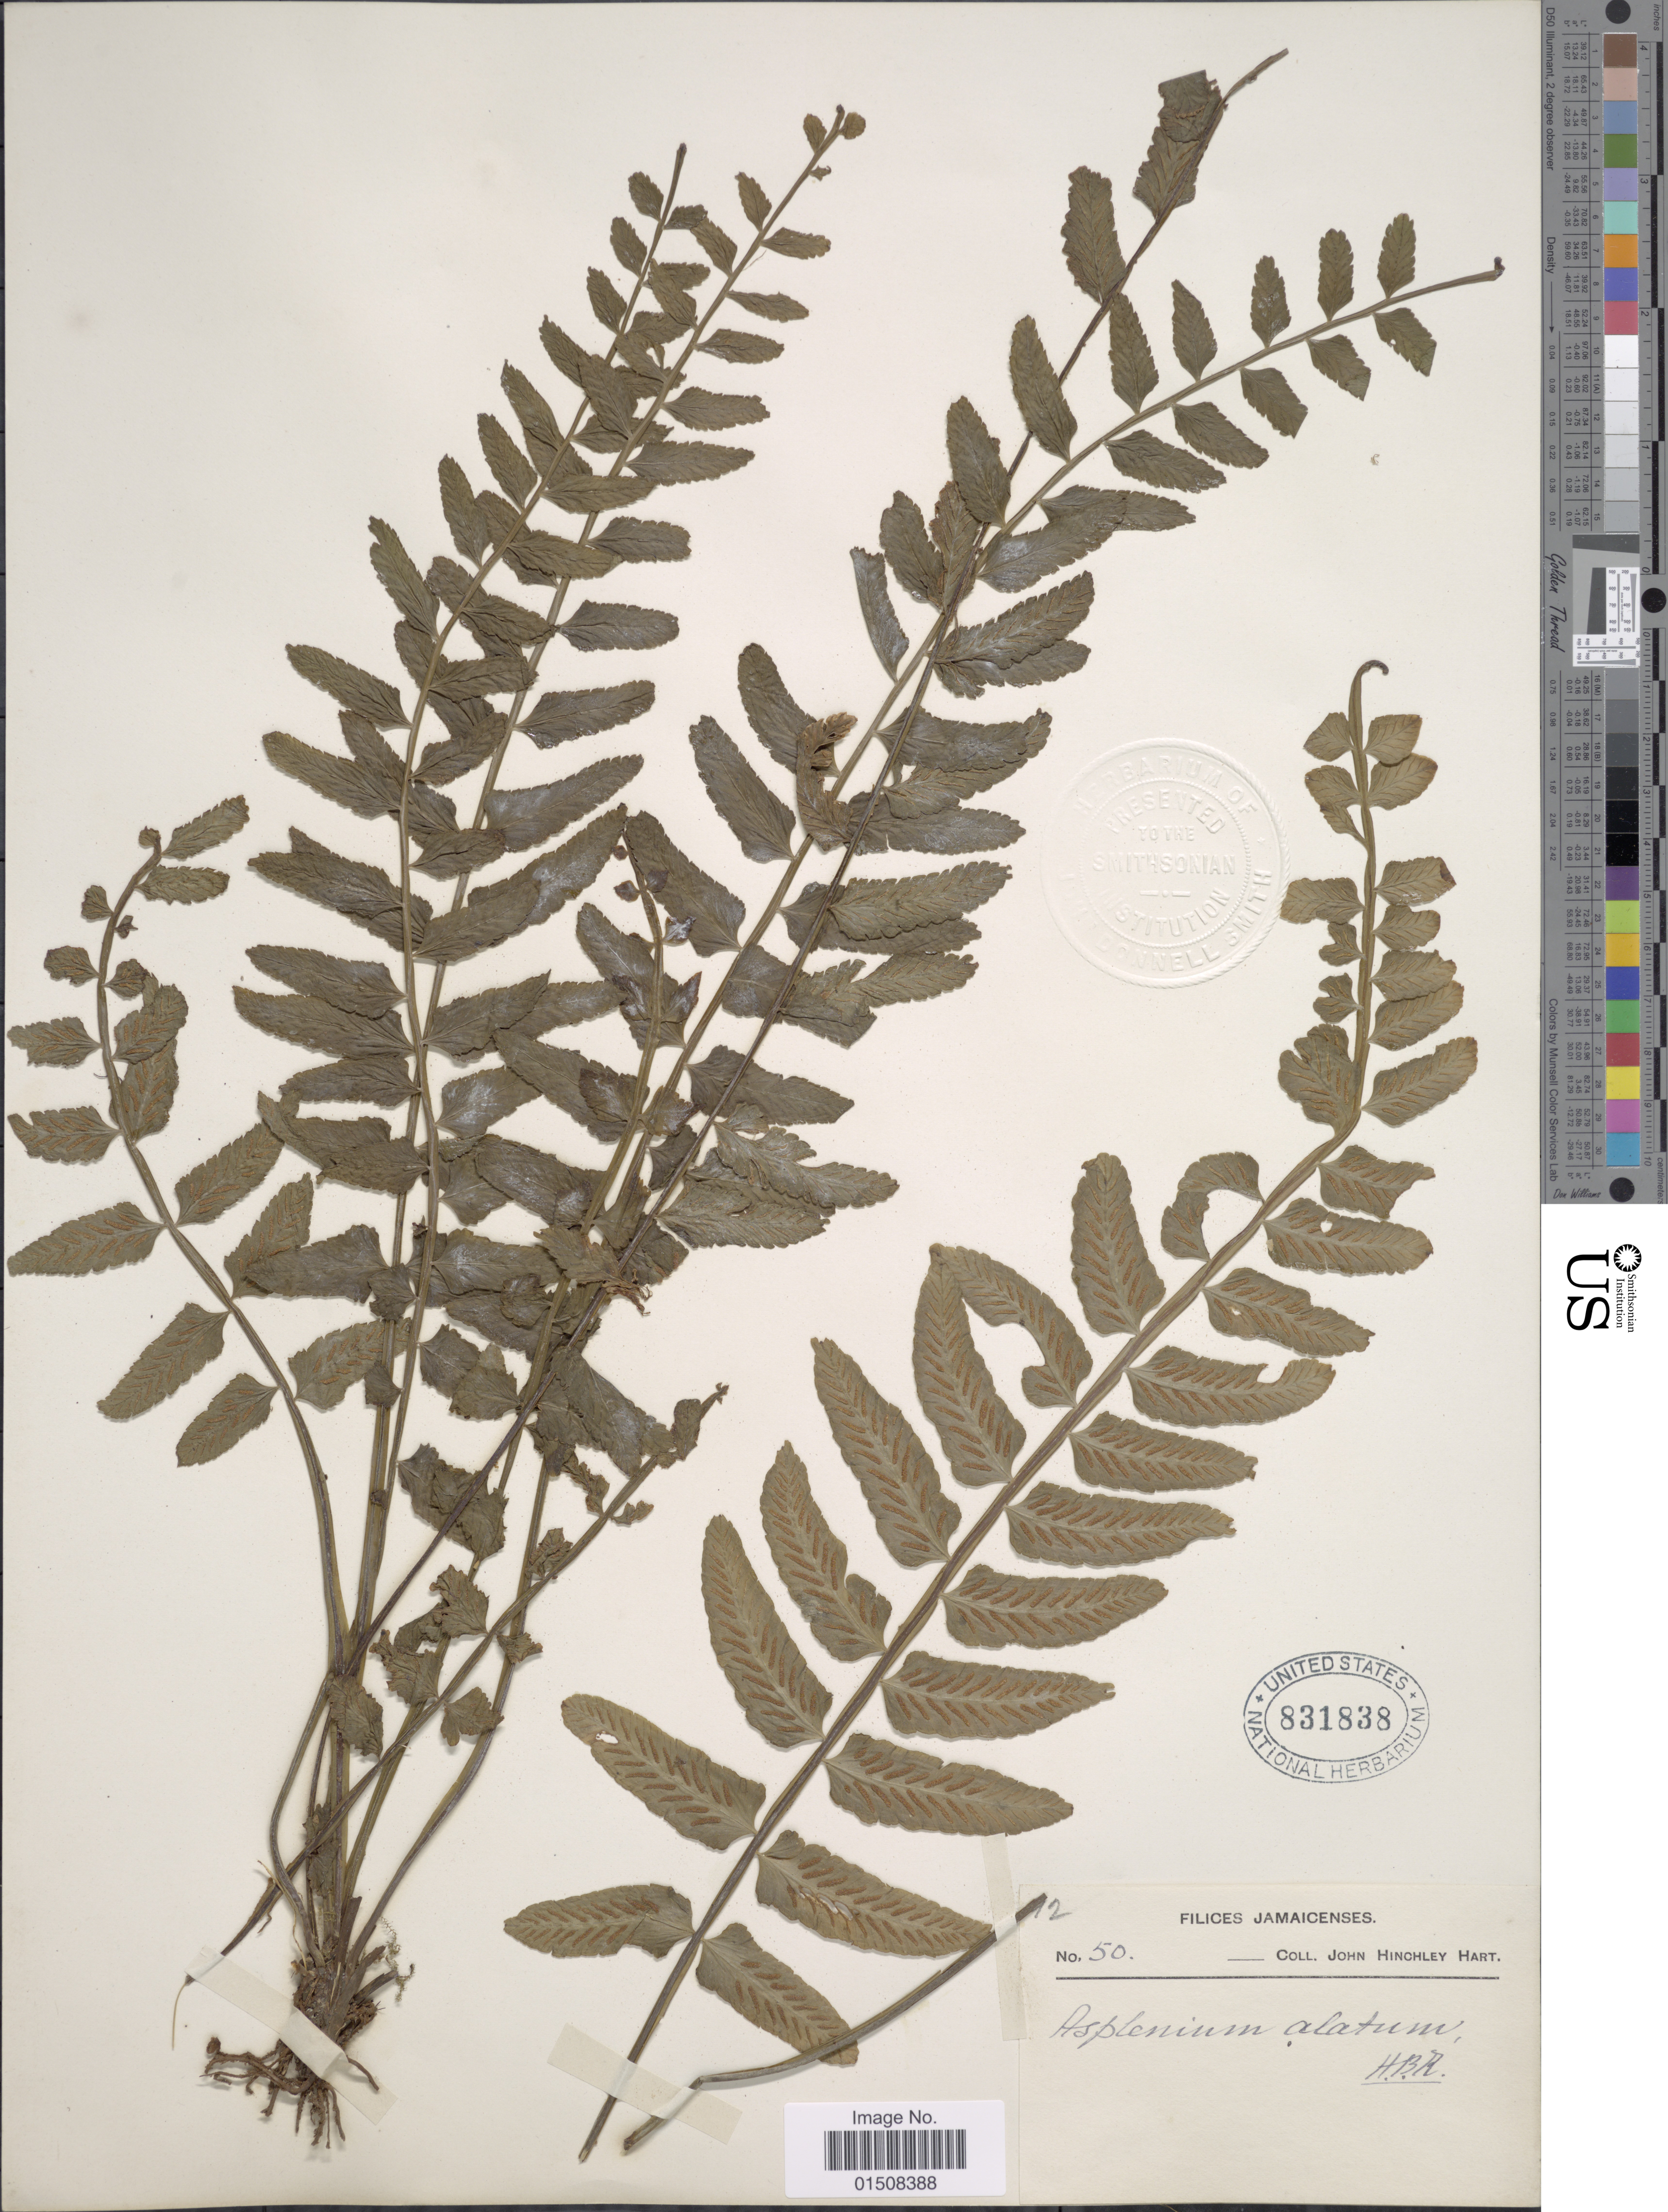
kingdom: Plantae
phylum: Tracheophyta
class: Polypodiopsida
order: Polypodiales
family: Aspleniaceae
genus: Asplenium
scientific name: Asplenium alatum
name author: Humb. & Bonpl. ex Willd.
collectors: J. H. Hart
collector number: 50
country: Jamaica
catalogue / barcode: US 831838